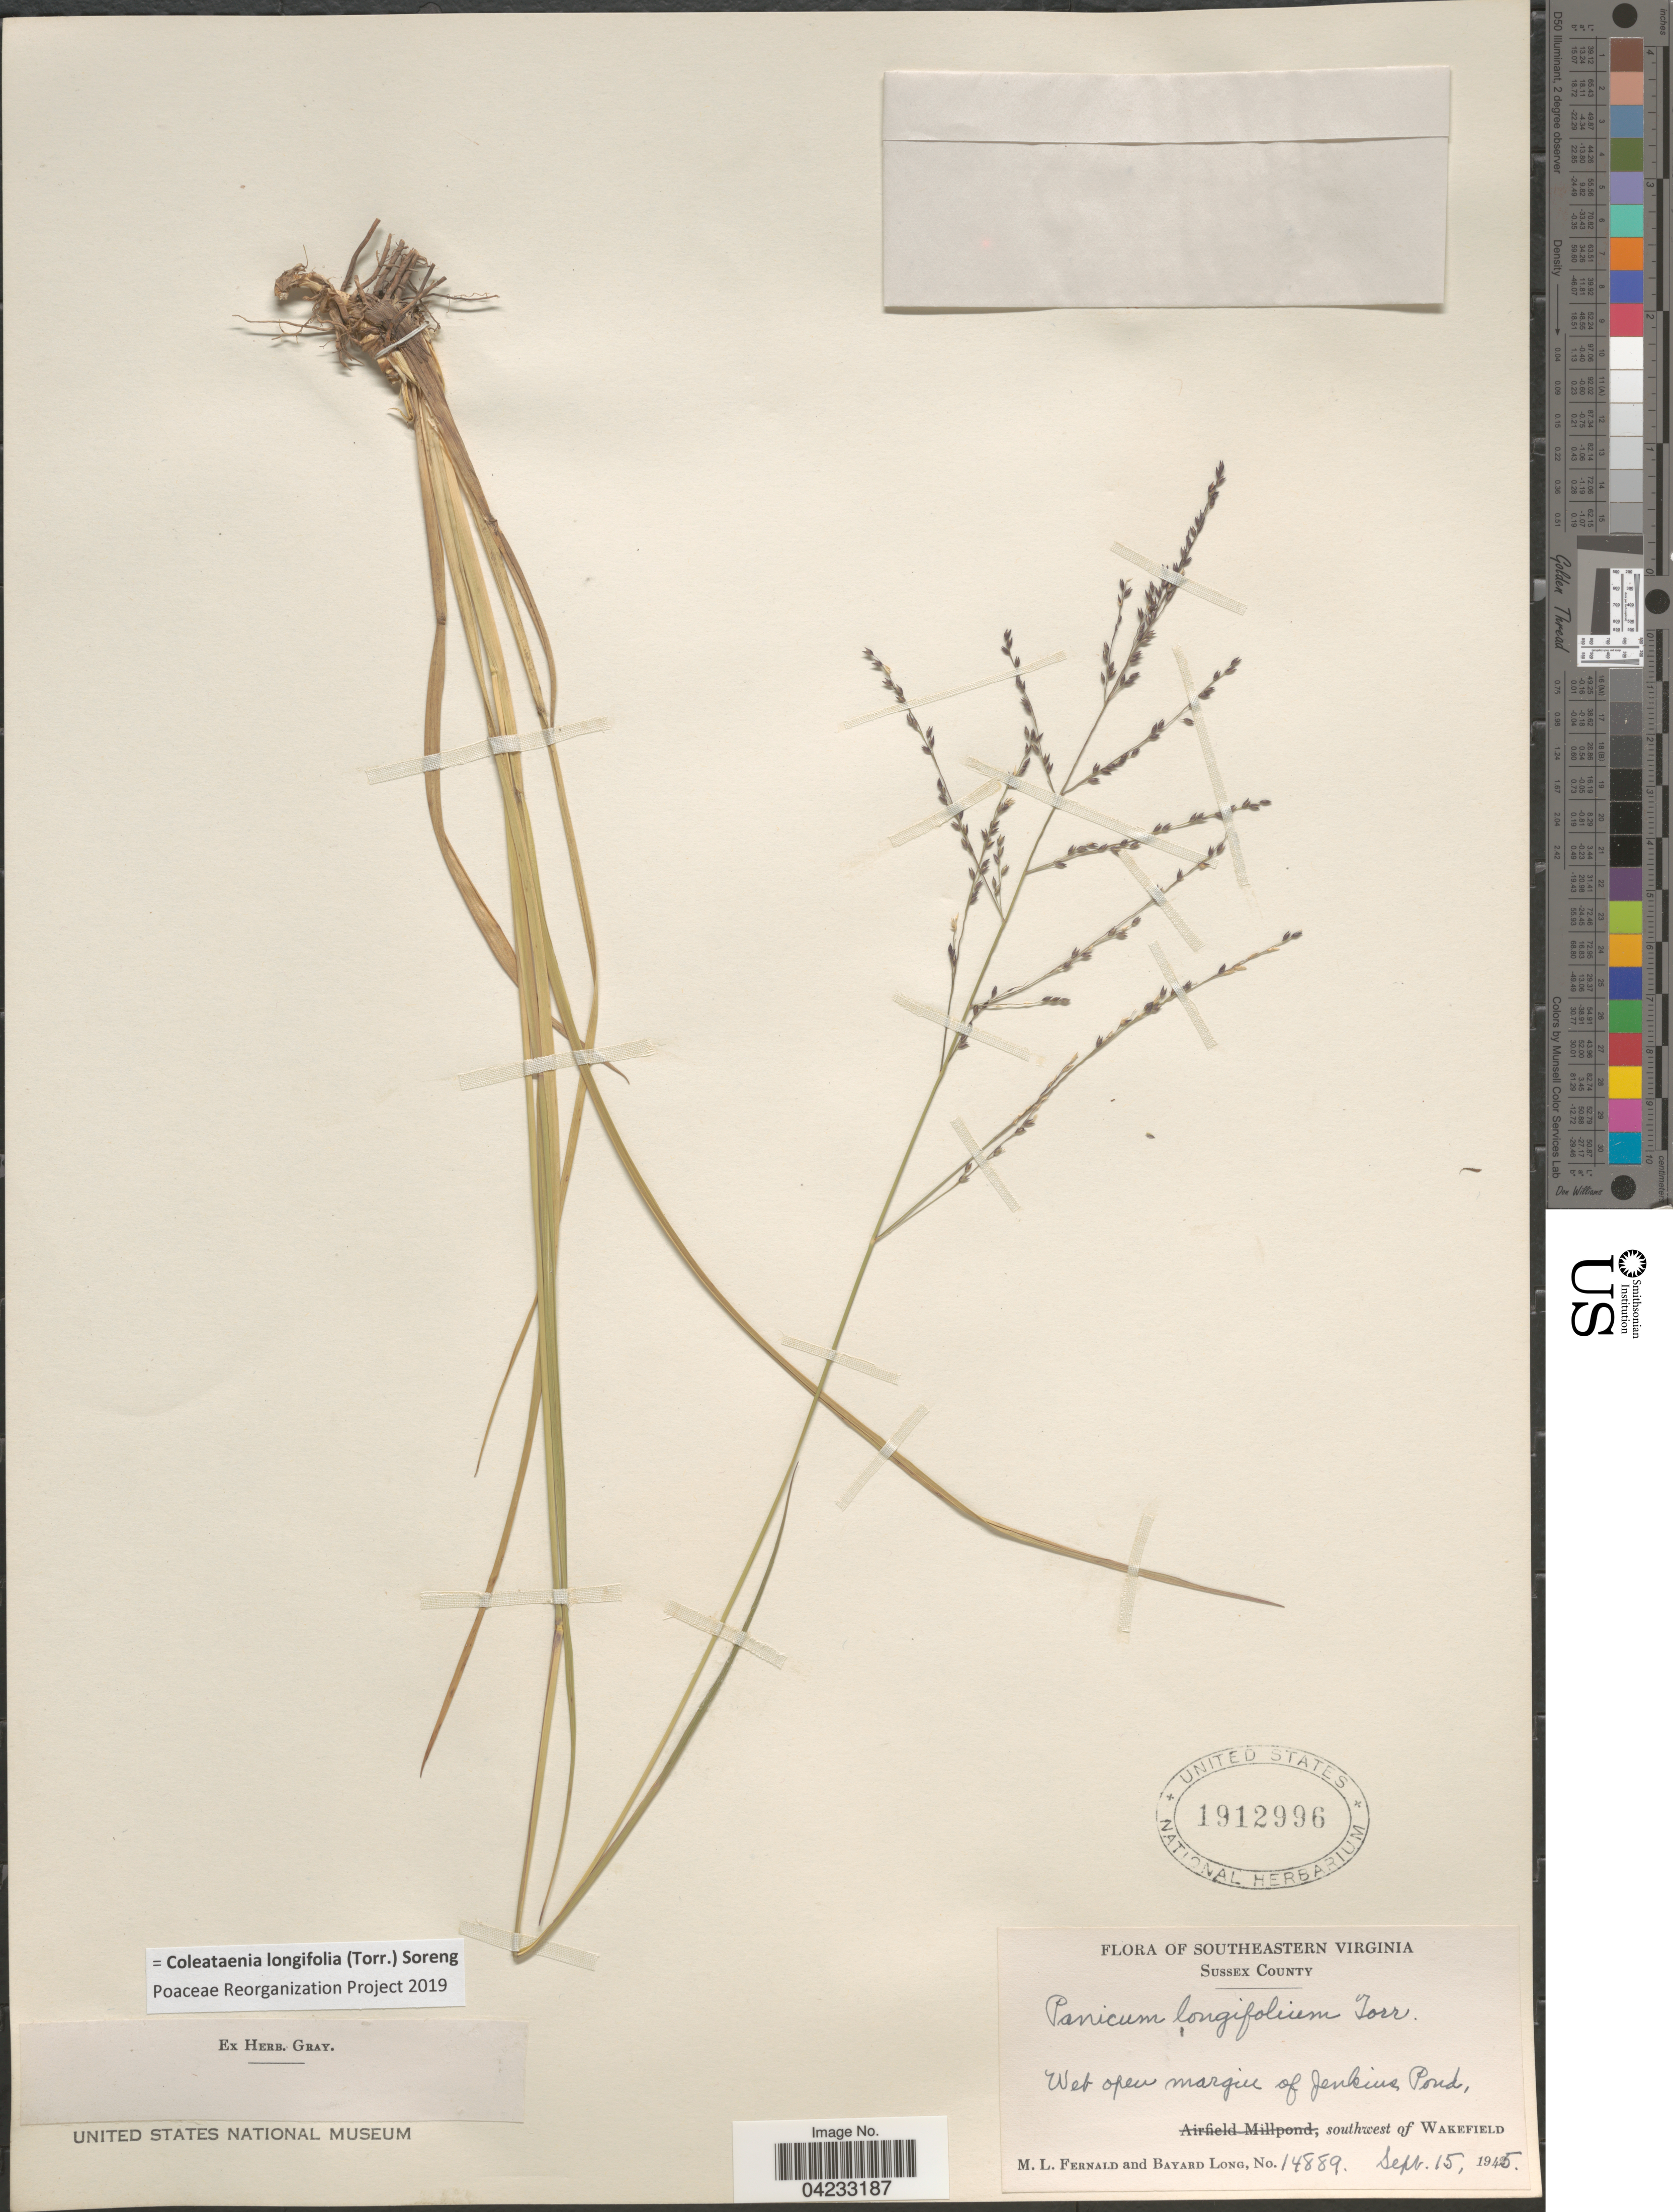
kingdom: Plantae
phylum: Tracheophyta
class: Liliopsida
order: Poales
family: Poaceae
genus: Coleataenia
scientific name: Coleataenia longifolia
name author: (Torr.) Soreng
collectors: M. L. Fernald & B. Long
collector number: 14889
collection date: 1945-09-15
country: United States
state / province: Virginia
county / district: Sussex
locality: Southeastern Virginia. Sussex County. Wet open margin of Jenkins Pond, southwest of Wakefield.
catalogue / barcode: US 1912996